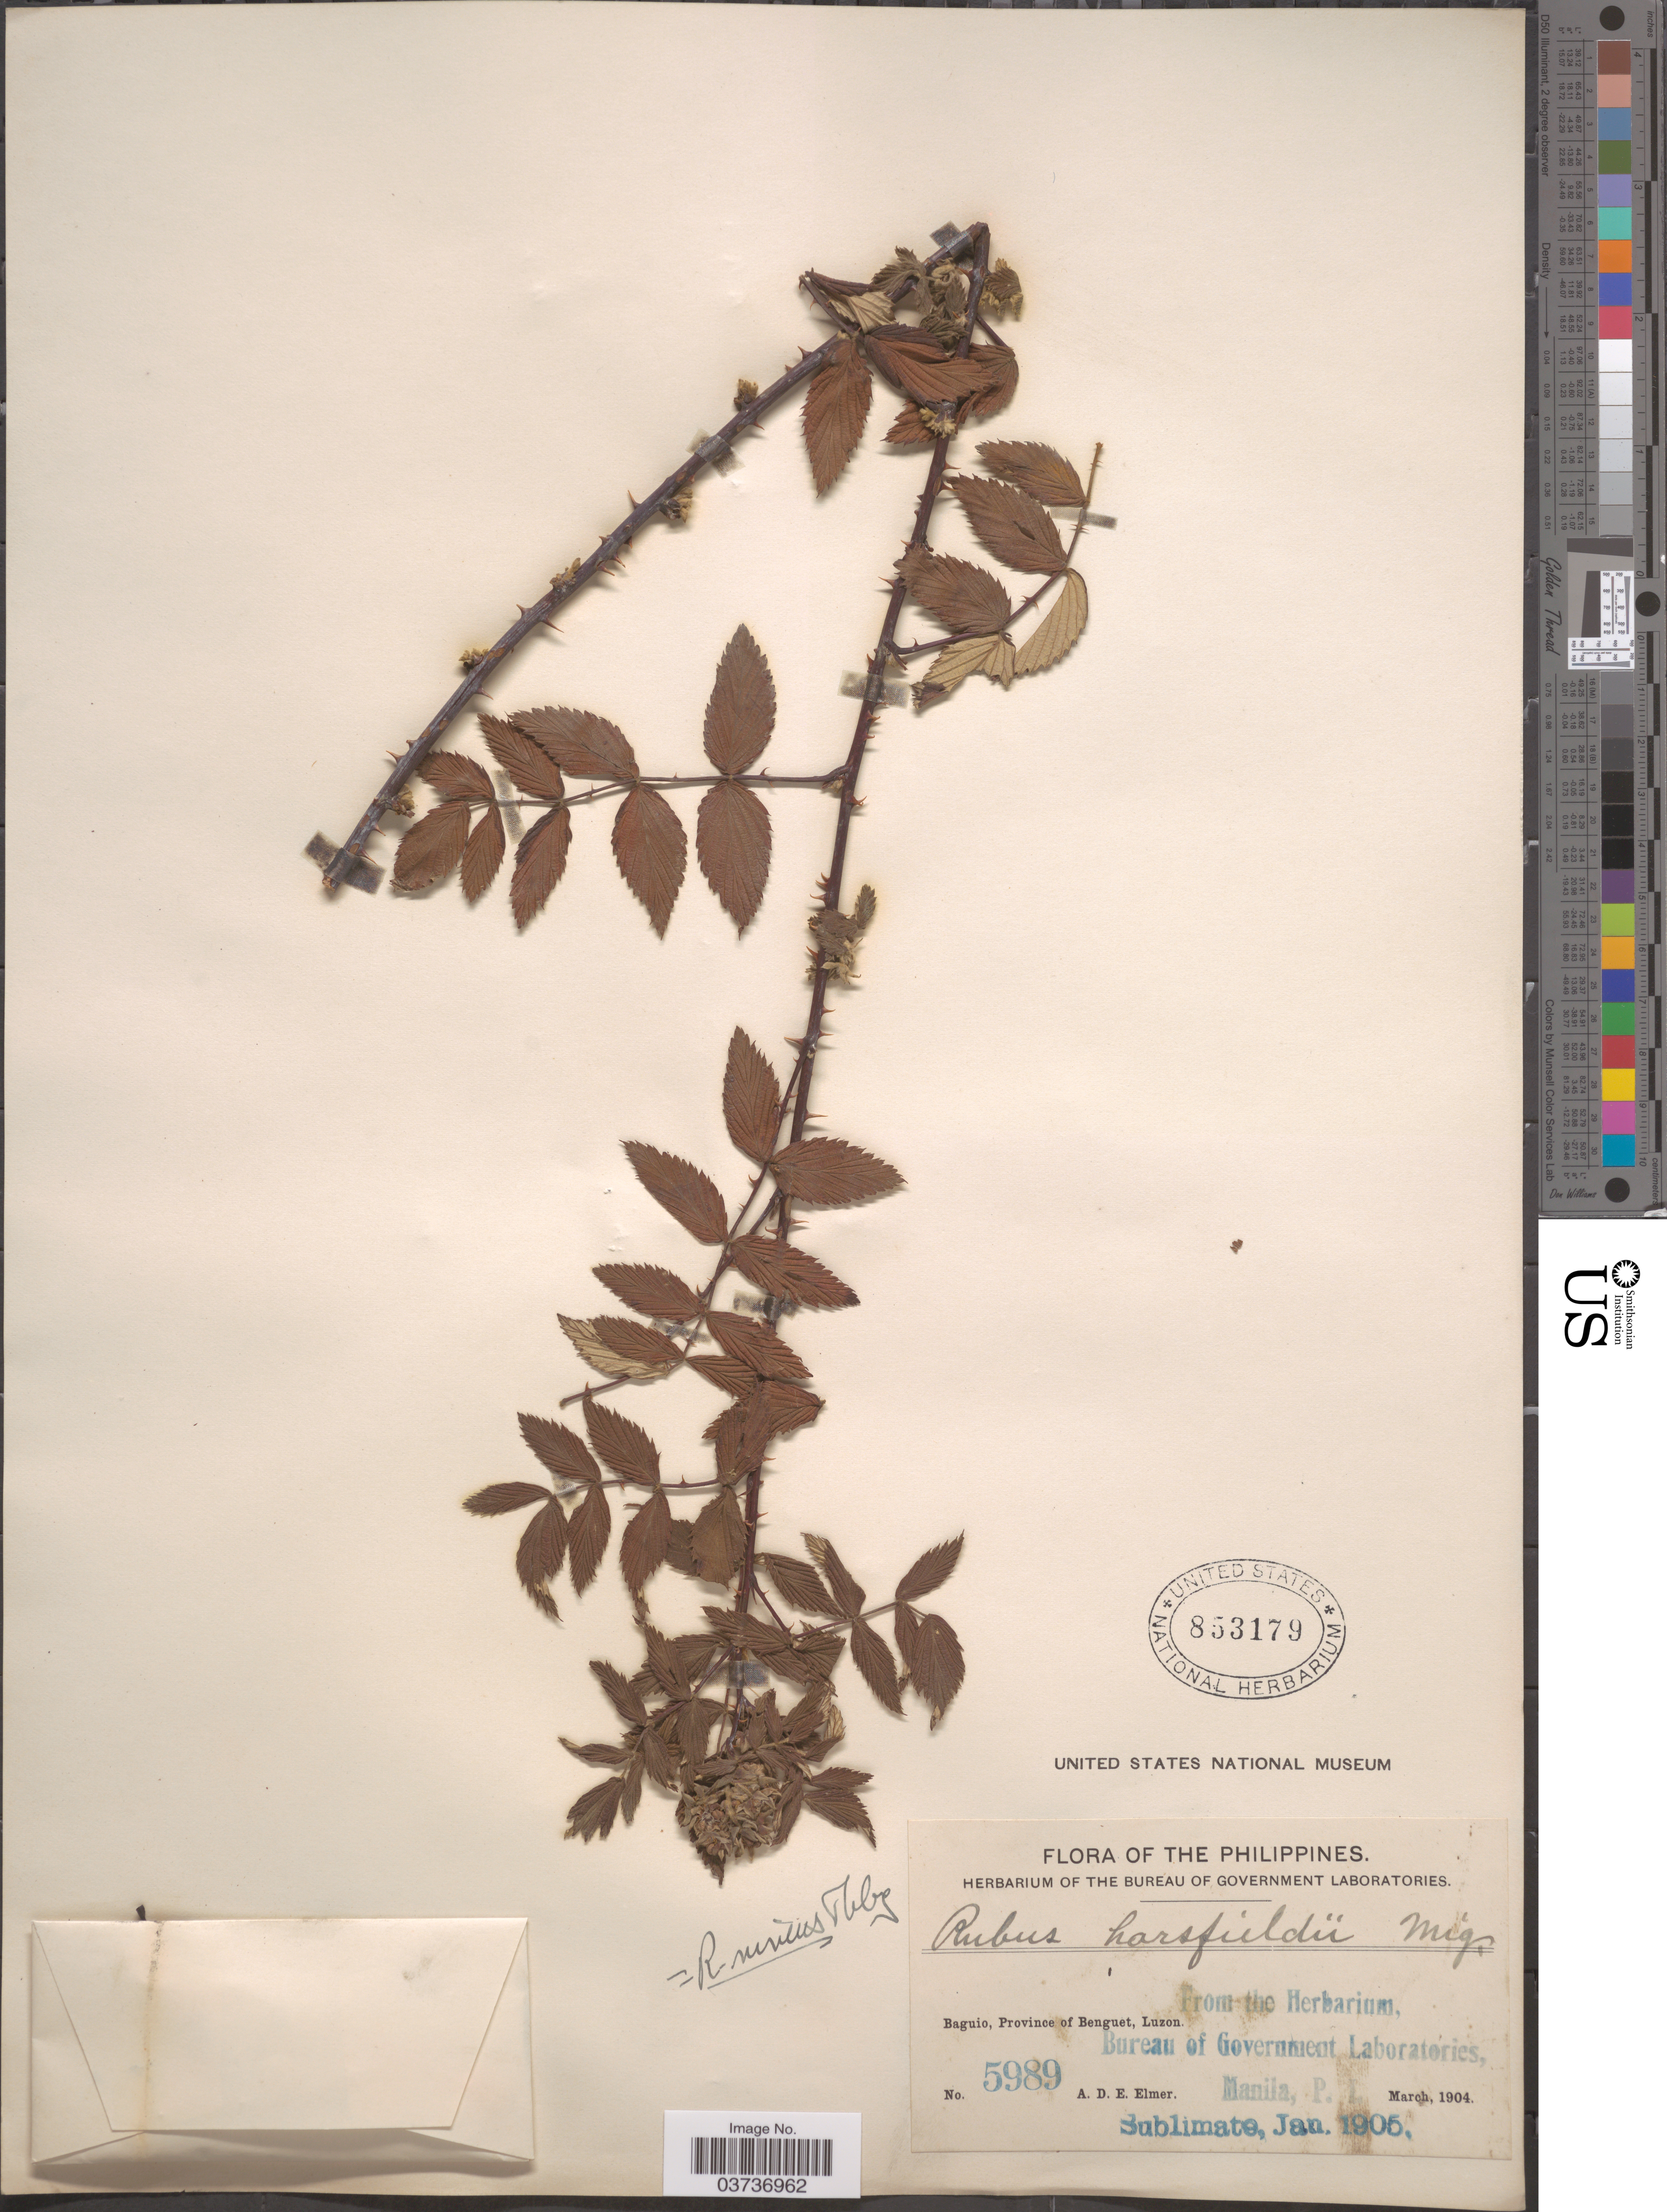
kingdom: Plantae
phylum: Tracheophyta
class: Magnoliopsida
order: Rosales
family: Rosaceae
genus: Rubus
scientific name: Rubus niveus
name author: Thunb.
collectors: A. D. E. Elmer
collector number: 5989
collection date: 1904-03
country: Philippines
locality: Baguio, Province of Benguet, Luzon.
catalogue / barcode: US 853179